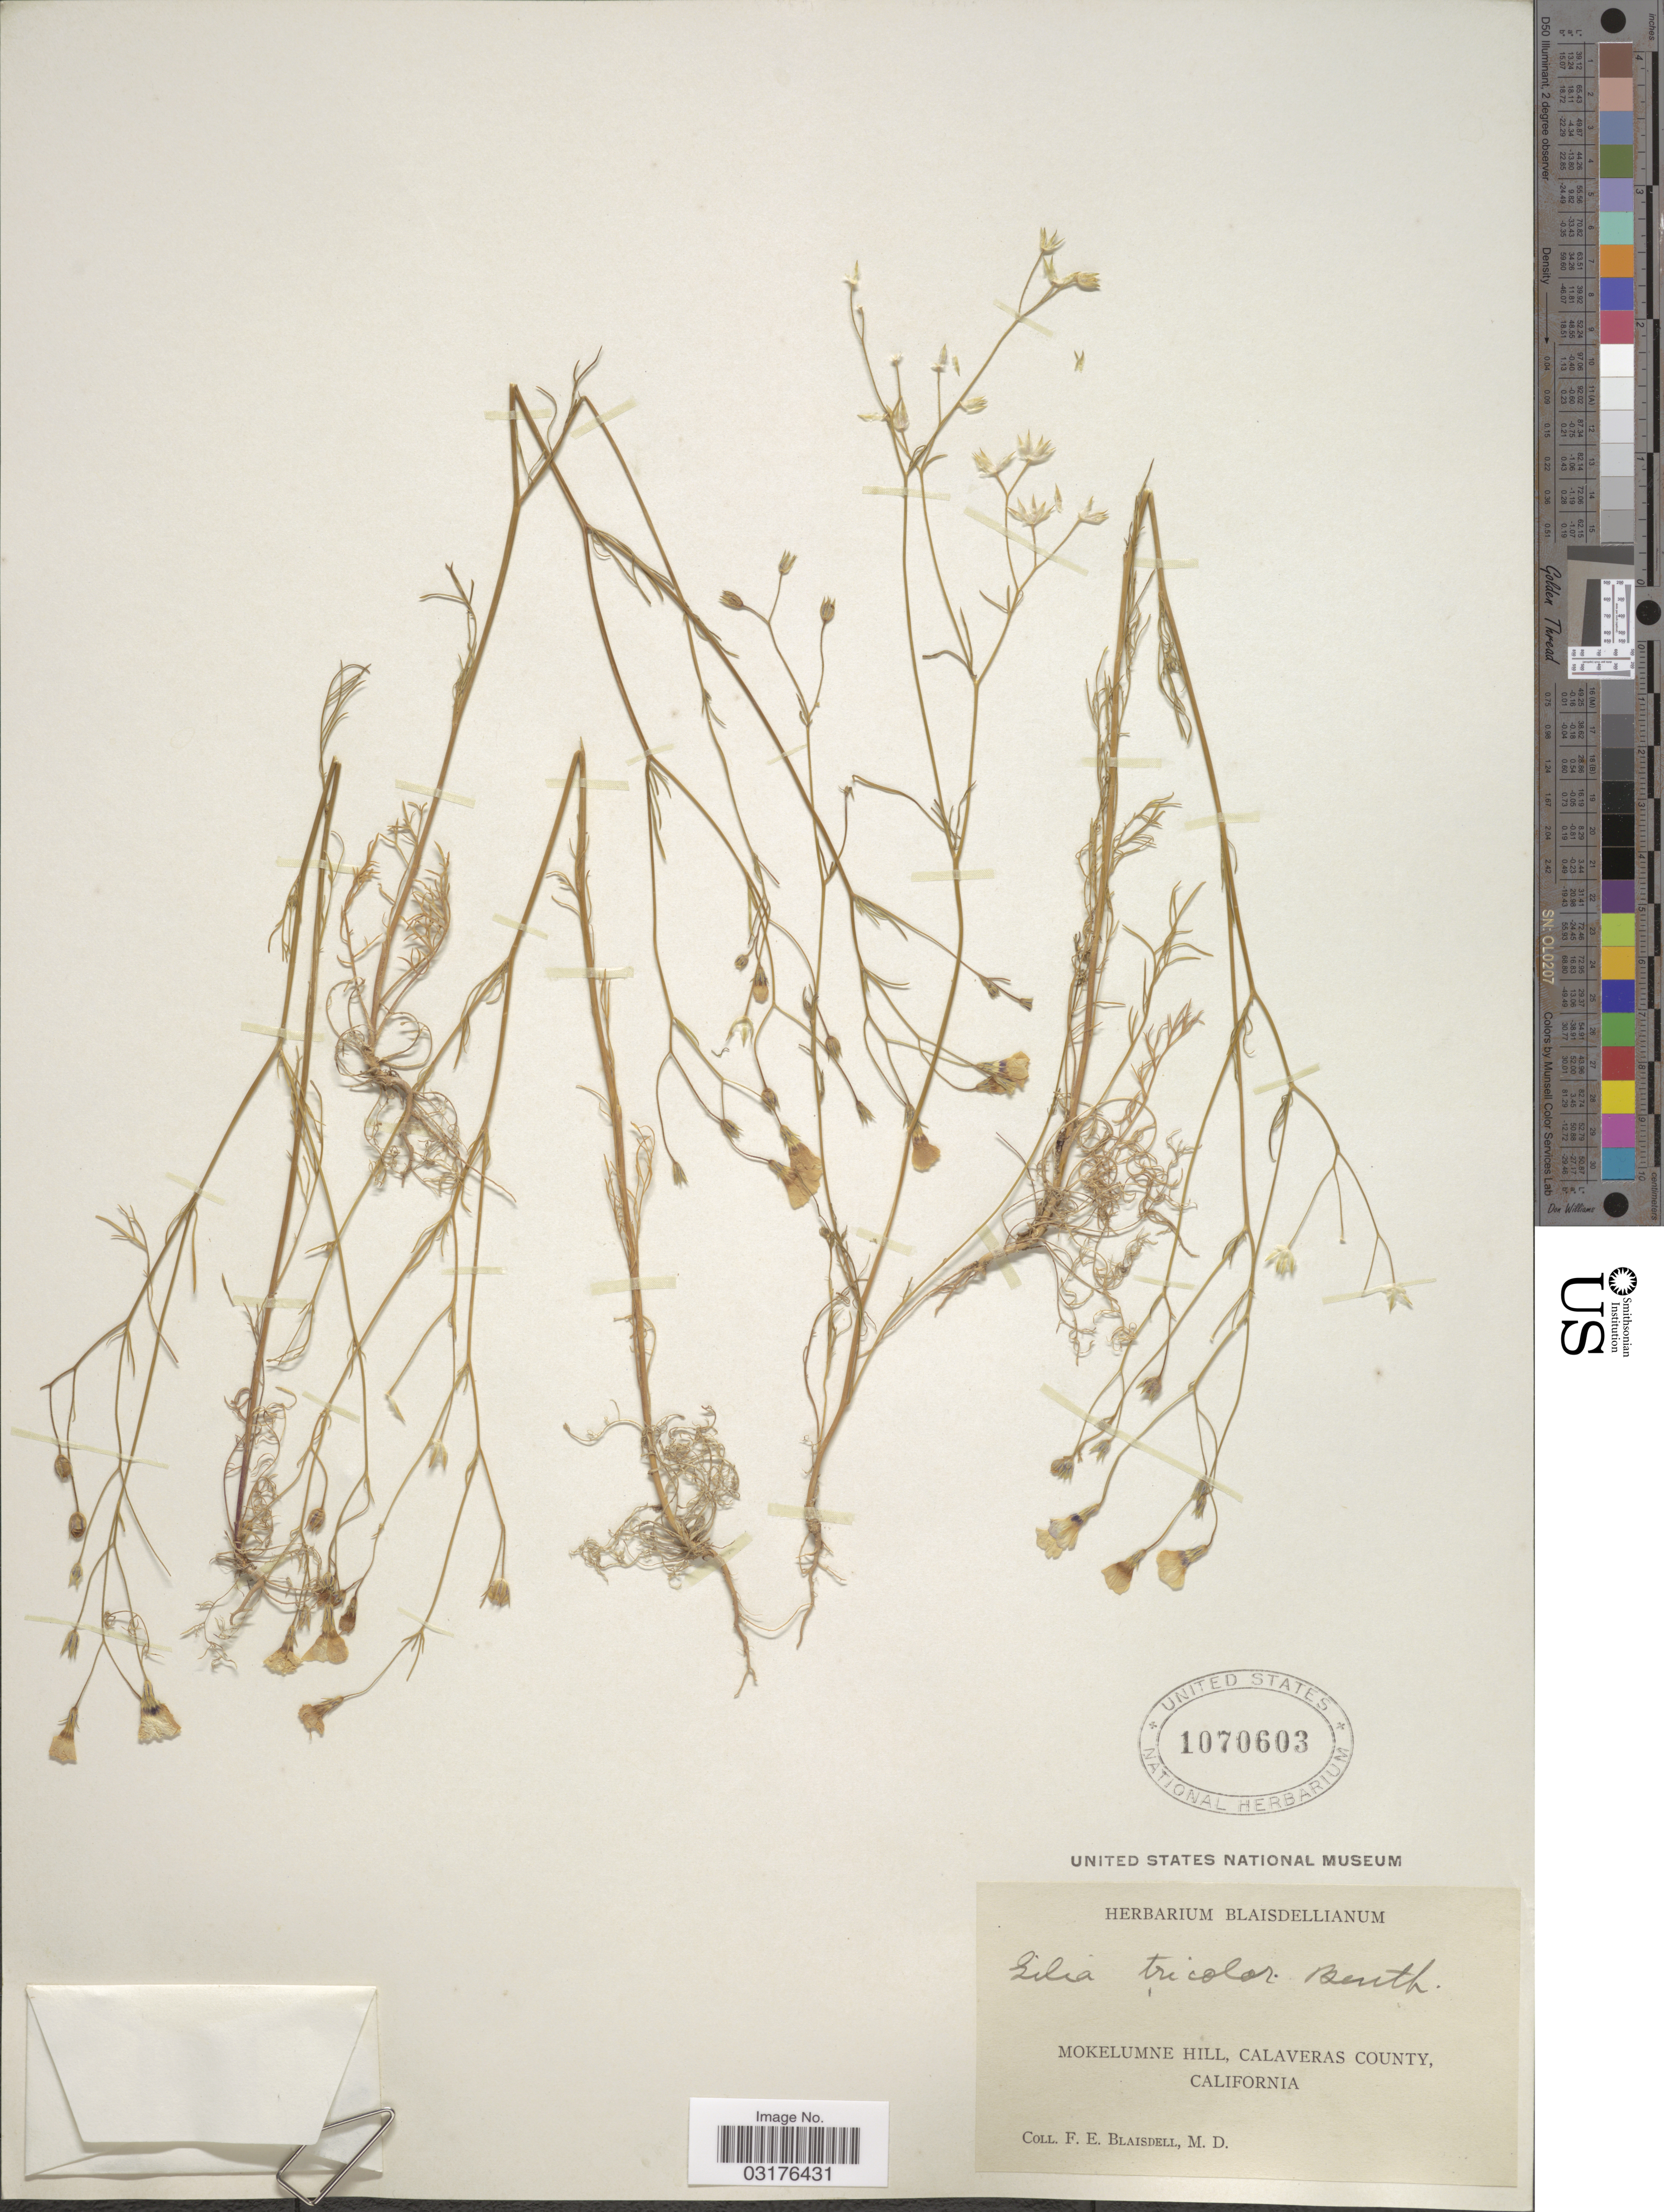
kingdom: Plantae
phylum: Tracheophyta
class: Magnoliopsida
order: Ericales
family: Polemoniaceae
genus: Gilia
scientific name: Gilia tricolor subsp. diffusa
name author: (Congdon) H. Mason & A.D. Grant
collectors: F. Blaisdell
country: United States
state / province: California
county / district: Calaveras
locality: Mokelumne Hill, Calaveras County.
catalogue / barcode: US 1070603